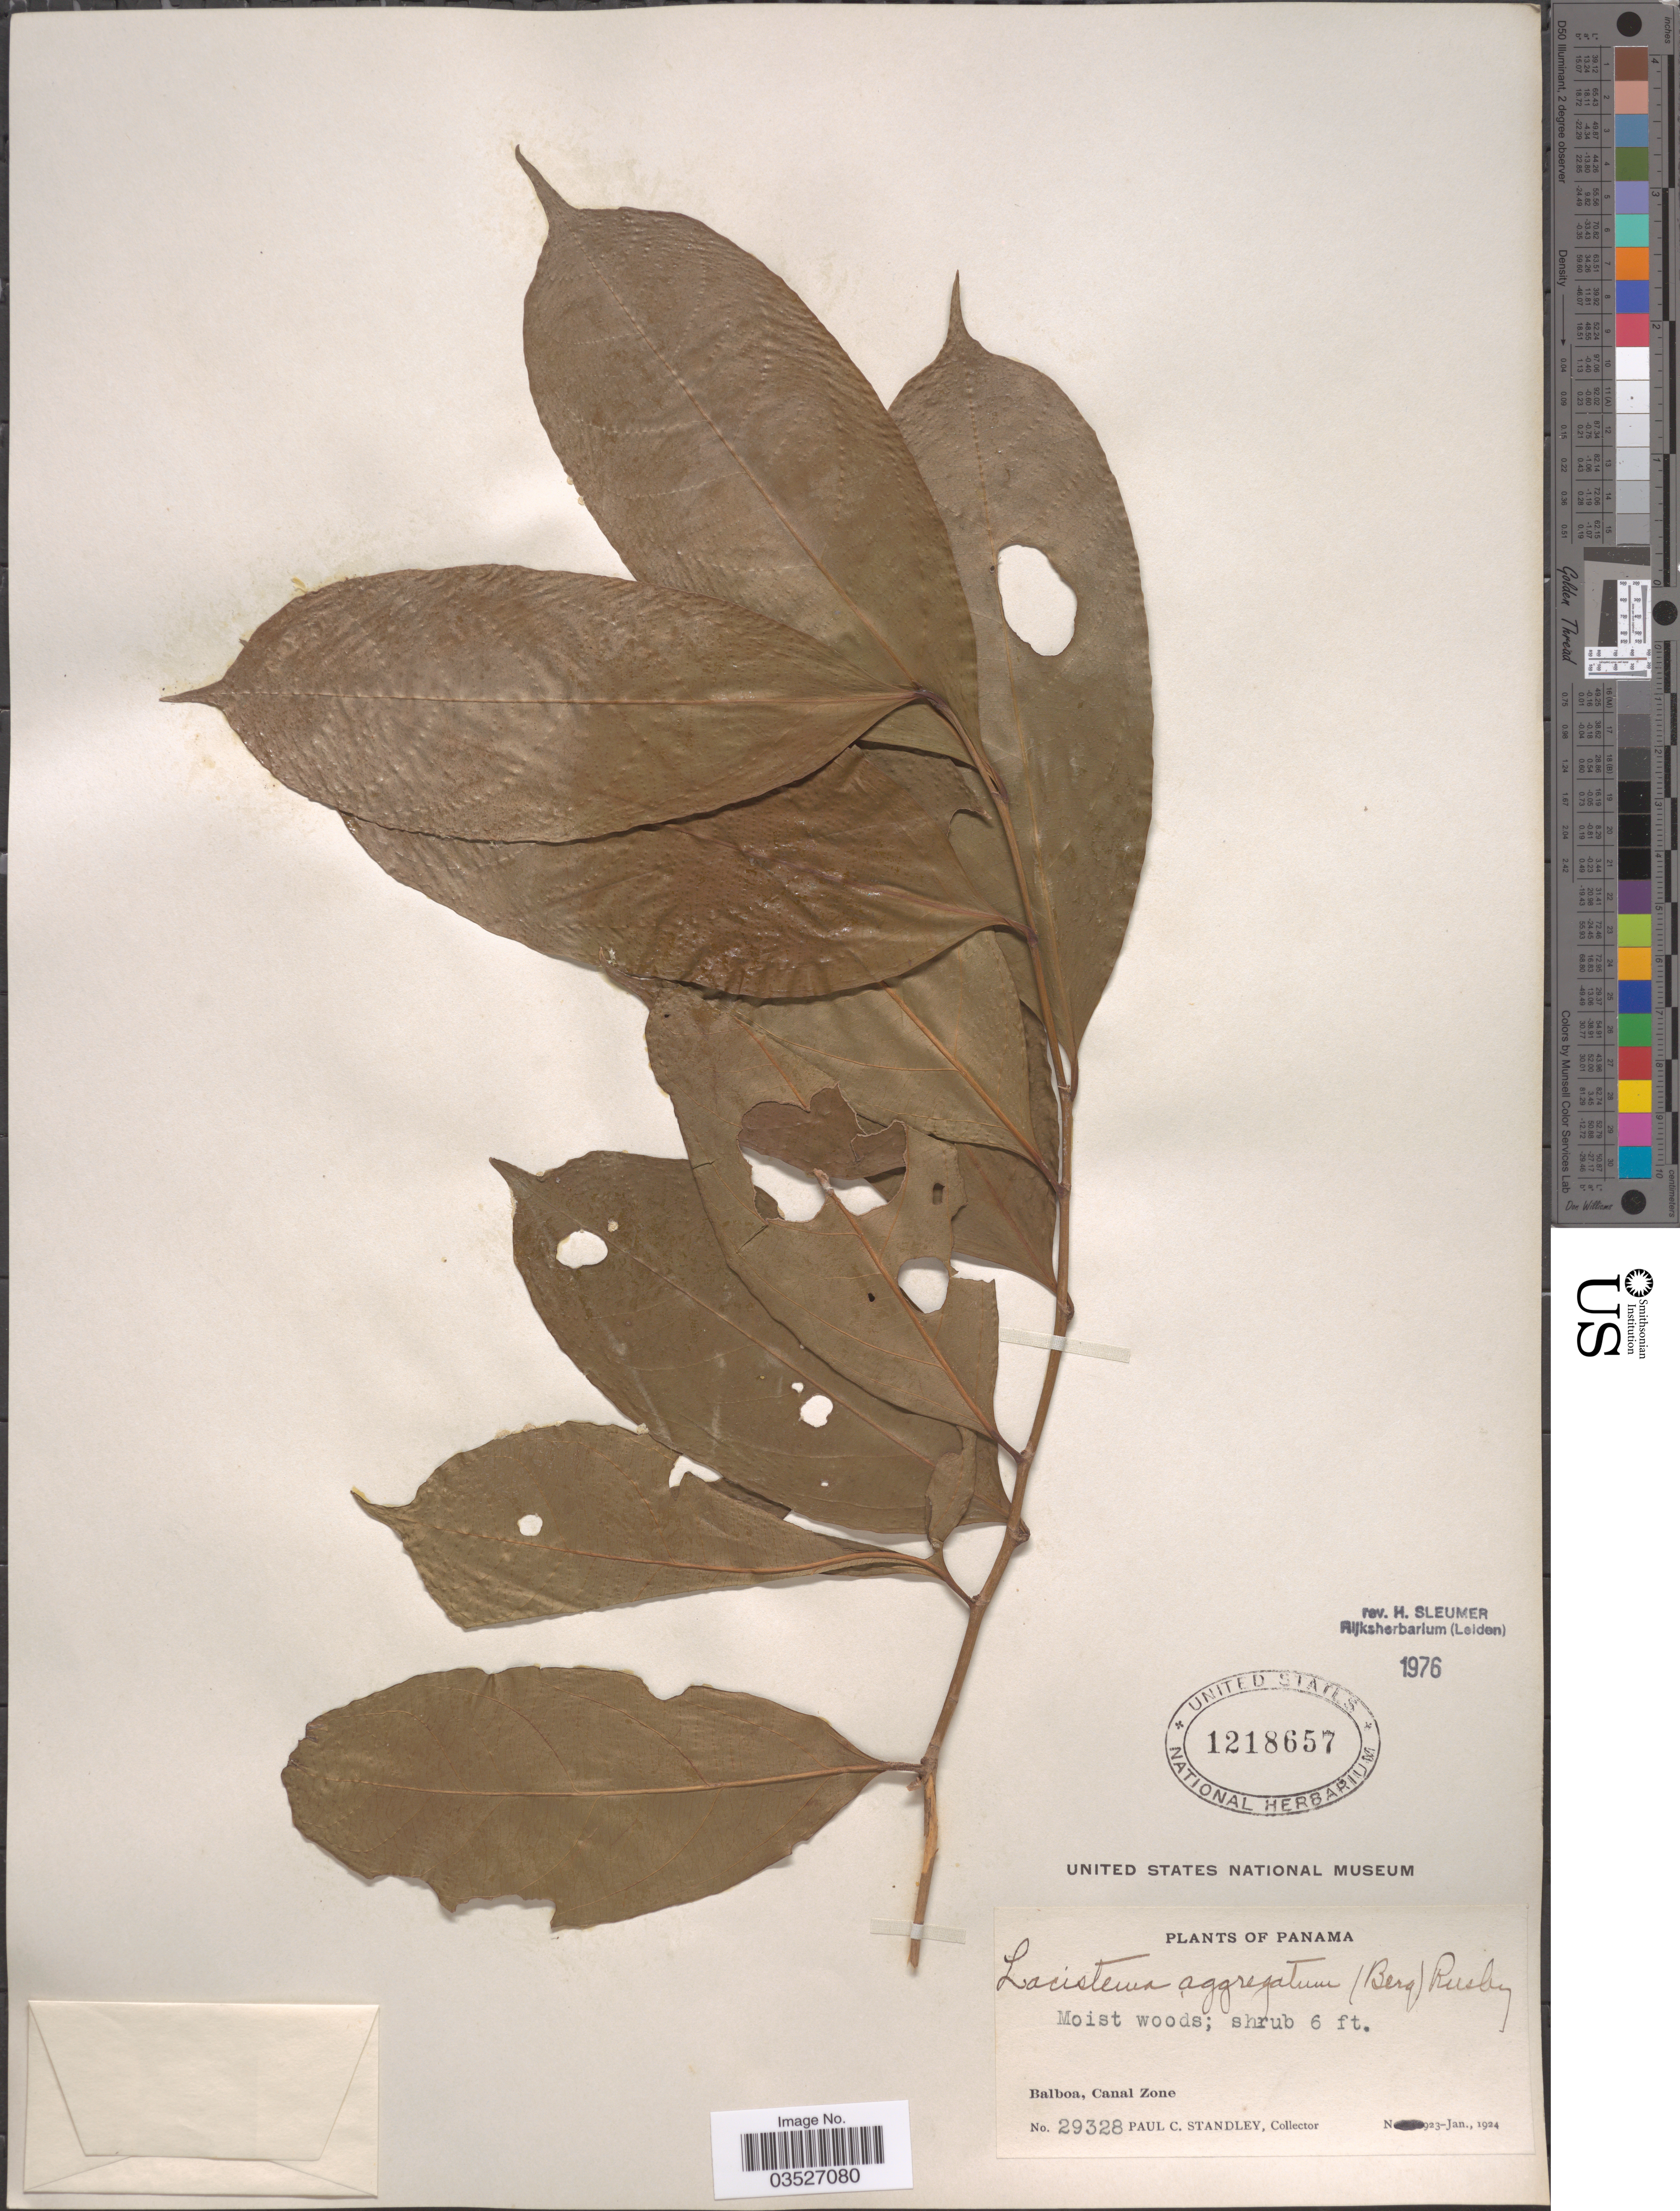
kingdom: Plantae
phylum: Tracheophyta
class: Magnoliopsida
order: Malpighiales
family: Lacistemataceae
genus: Lacistema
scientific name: Lacistema aggregatum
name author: (P.J. Bergius) Rusby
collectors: P. C. Standley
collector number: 29328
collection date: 1923-11/1924-01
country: Panama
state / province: Colón / Panamá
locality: Balboa, Canal Zone.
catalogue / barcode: US 1218657